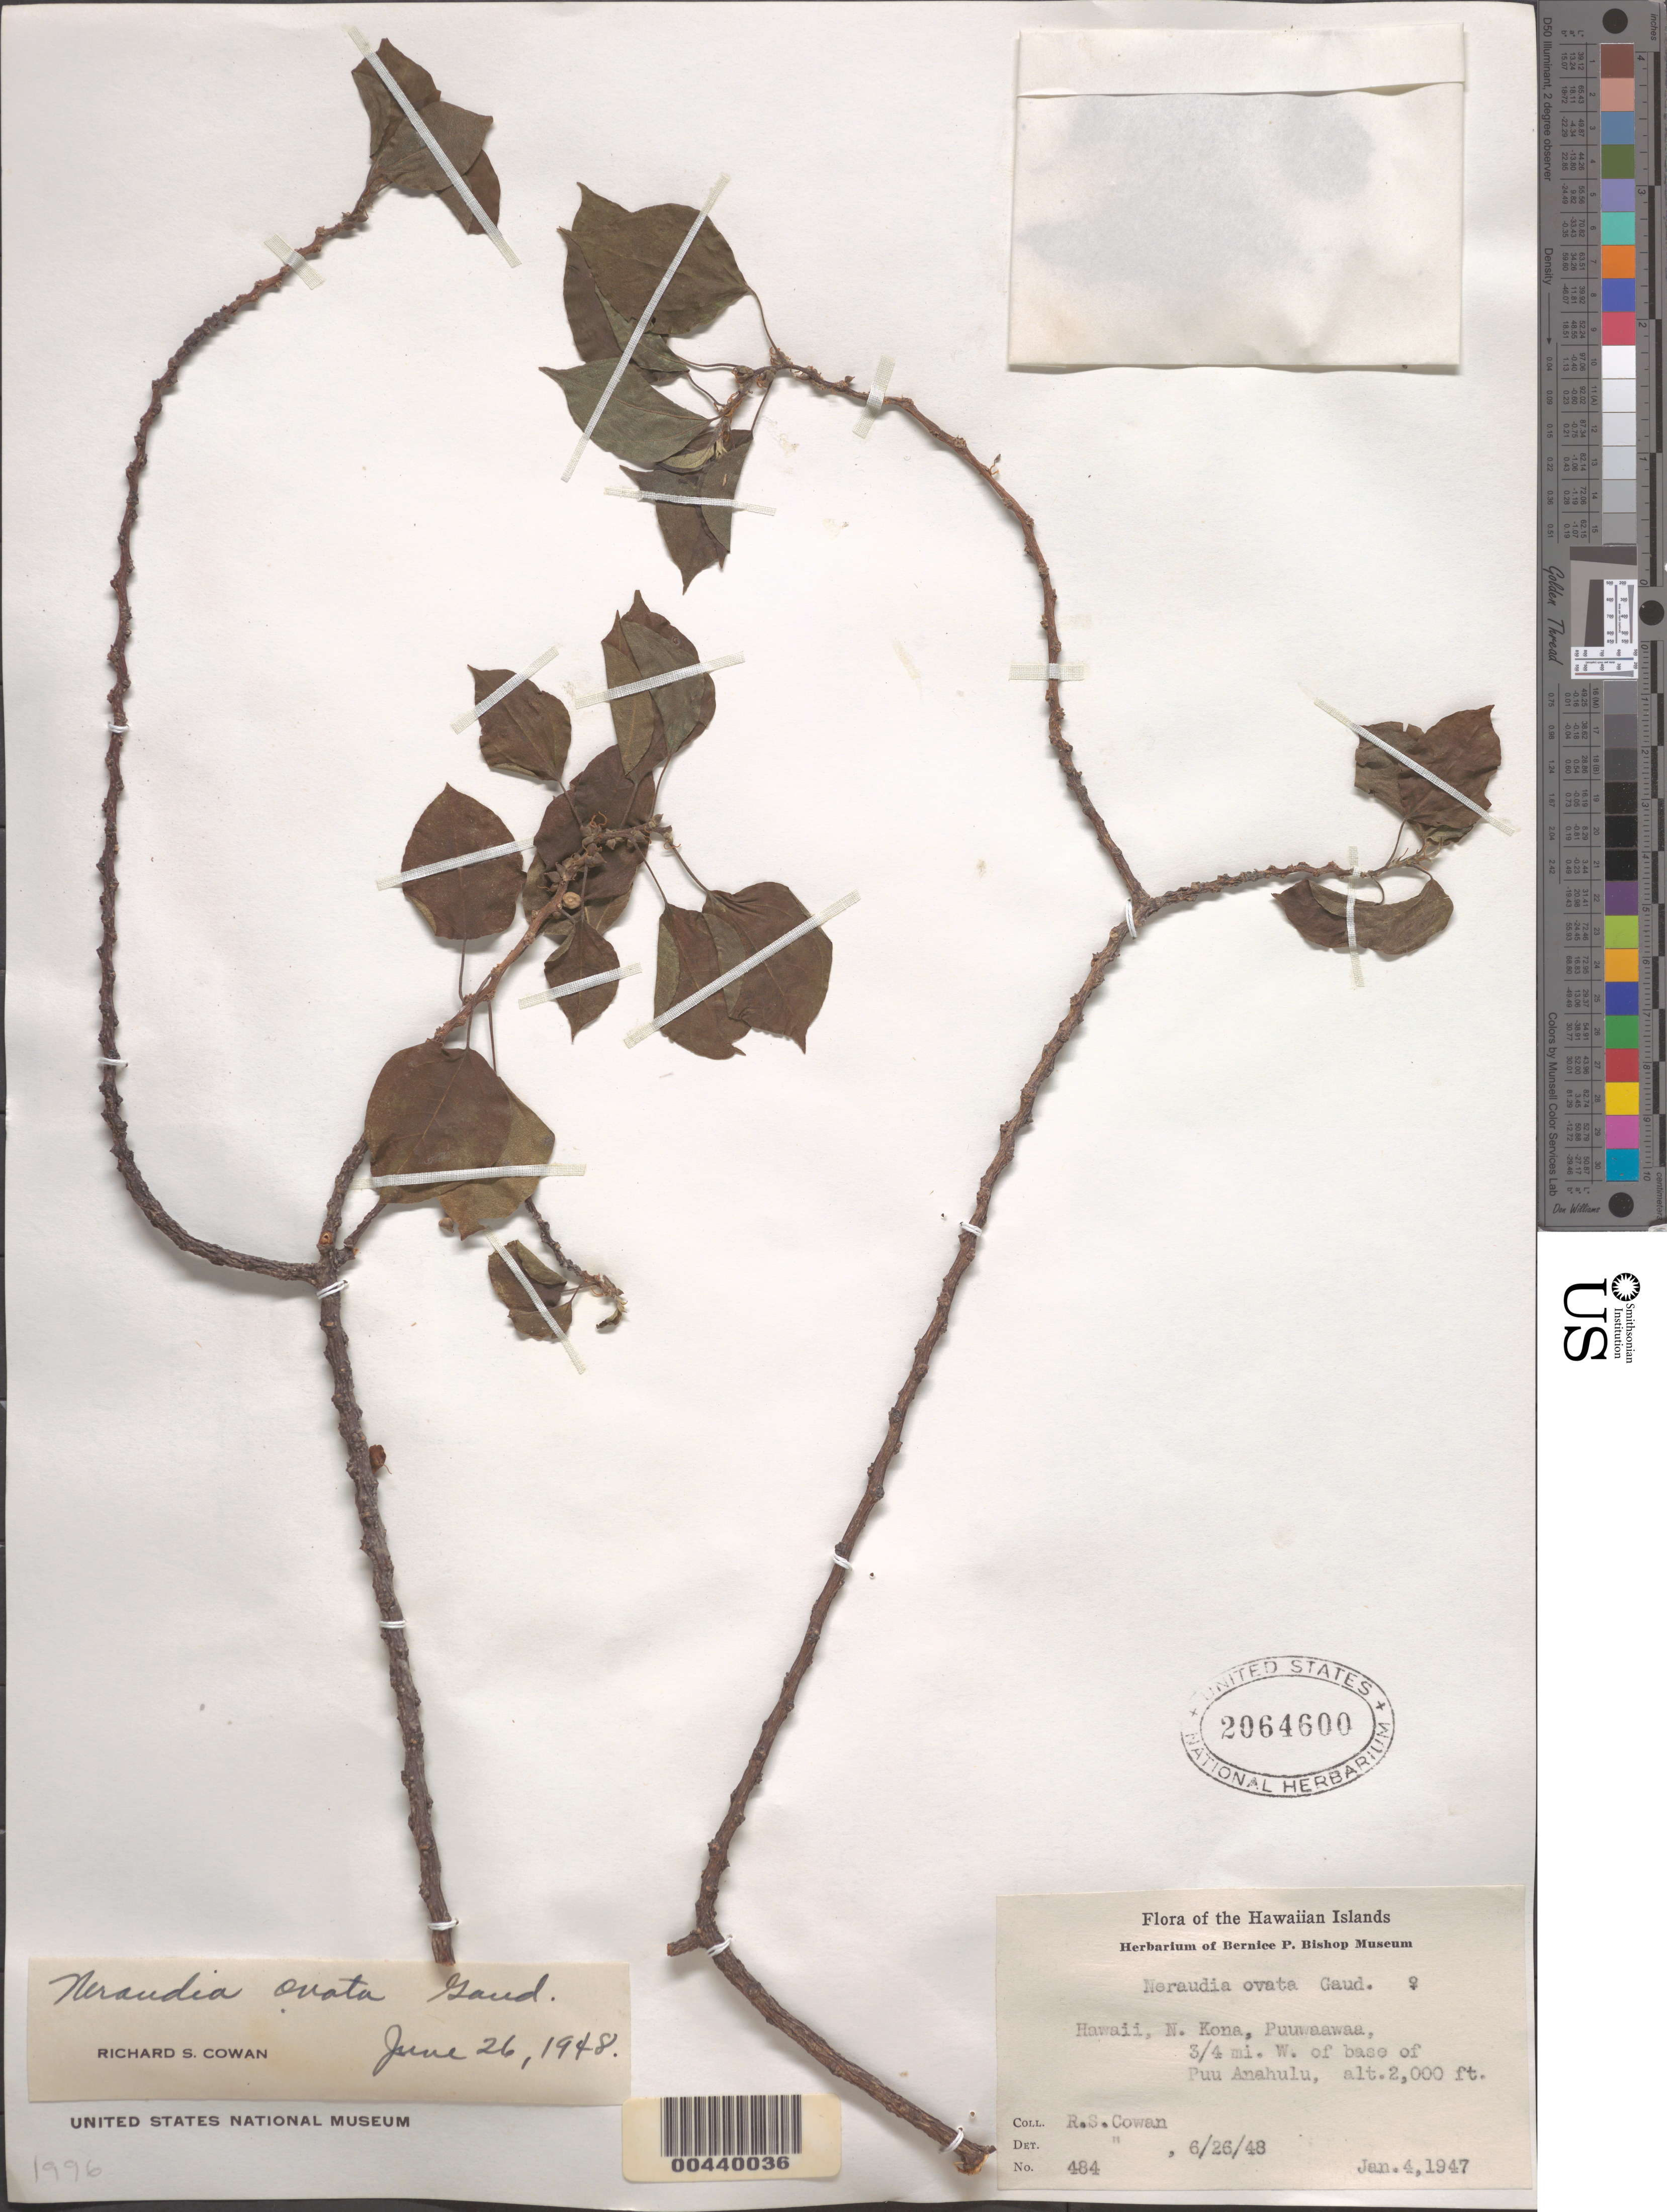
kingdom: Plantae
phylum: Tracheophyta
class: Magnoliopsida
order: Rosales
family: Urticaceae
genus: Neraudia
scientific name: Neraudia ovata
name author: Gaudich.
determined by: Cowan, R. S.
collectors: R. S. Cowan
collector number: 484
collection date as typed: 4 Jan 1947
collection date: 1947-01-04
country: United States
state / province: Hawaii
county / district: Hawaii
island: Hawaii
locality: N Kona, Puuwaawaa, 0.75 mi W of base of Puu Anahulu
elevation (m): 610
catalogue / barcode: US 2064600